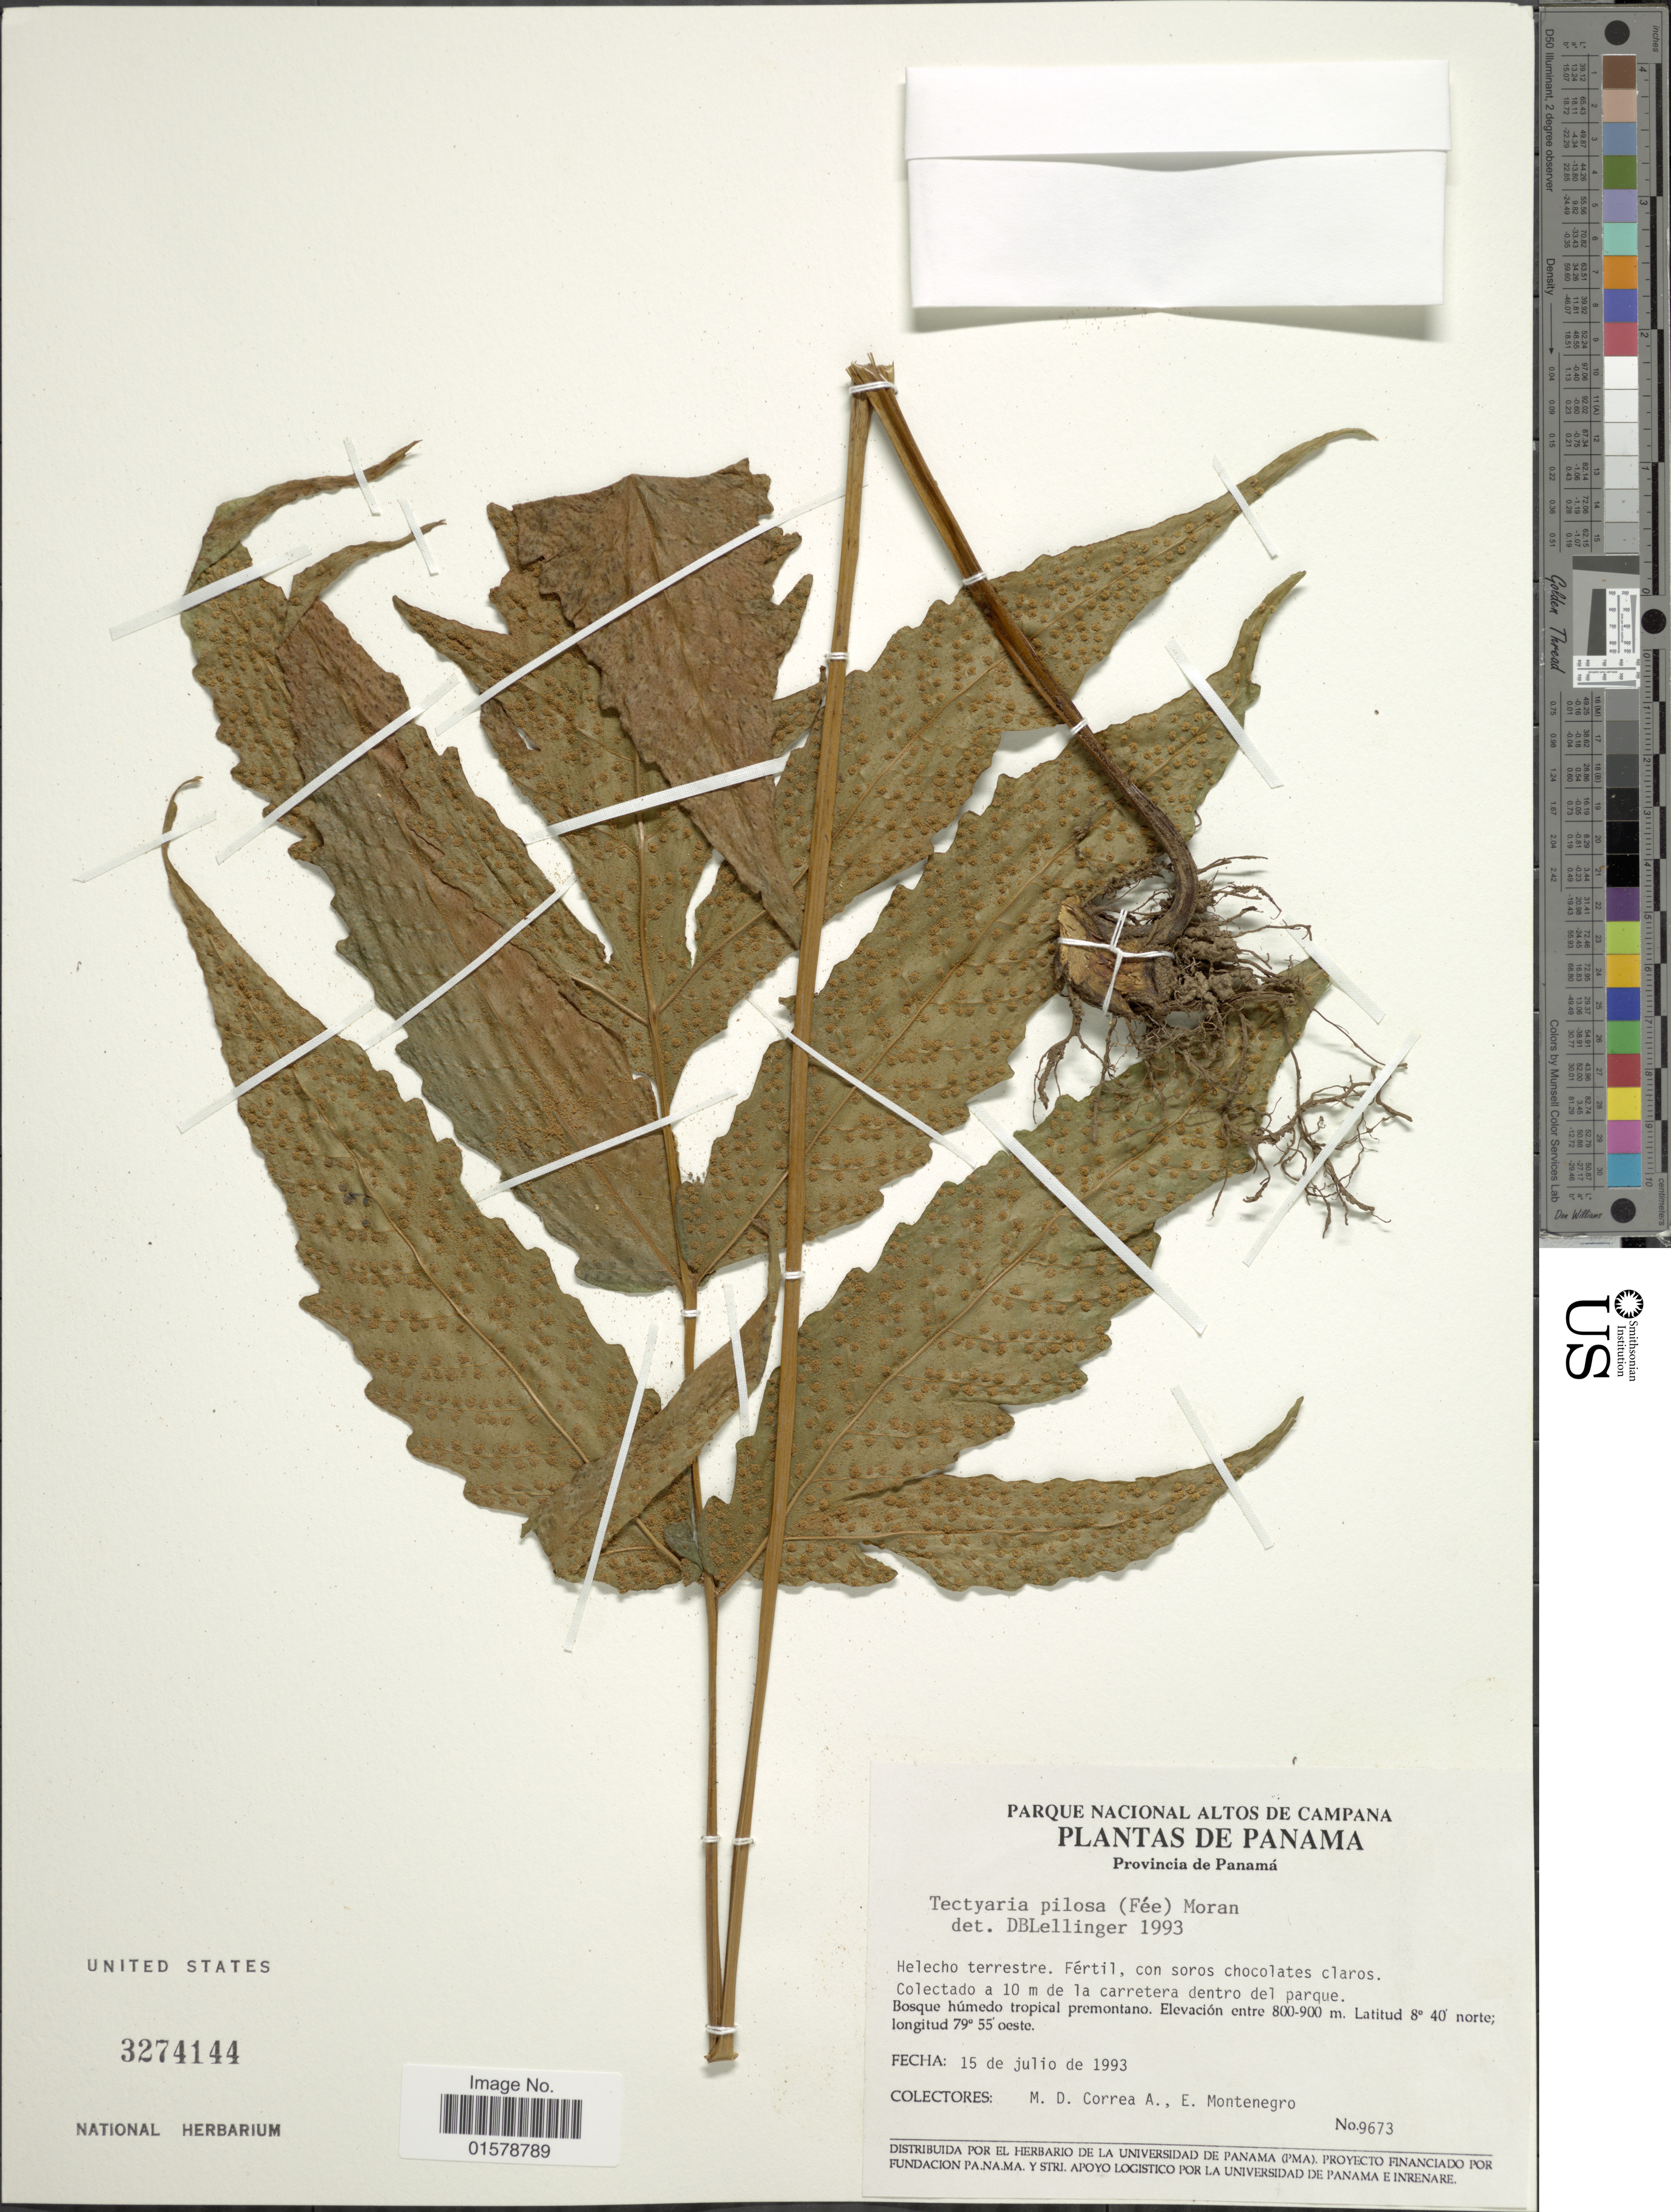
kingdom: Plantae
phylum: Tracheophyta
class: Polypodiopsida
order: Polypodiales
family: Tectariaceae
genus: Tectaria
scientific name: Tectaria pilosa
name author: (Fée) Maxon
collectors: M. D. Corrêa-A. & E. Montenegro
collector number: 9673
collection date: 1993-07-16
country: Panama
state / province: Panamá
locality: Bosque humedo tropical premontano, Helecho terrestre. Fertil, con soros chocolates claros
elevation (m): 800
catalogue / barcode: US 3274144